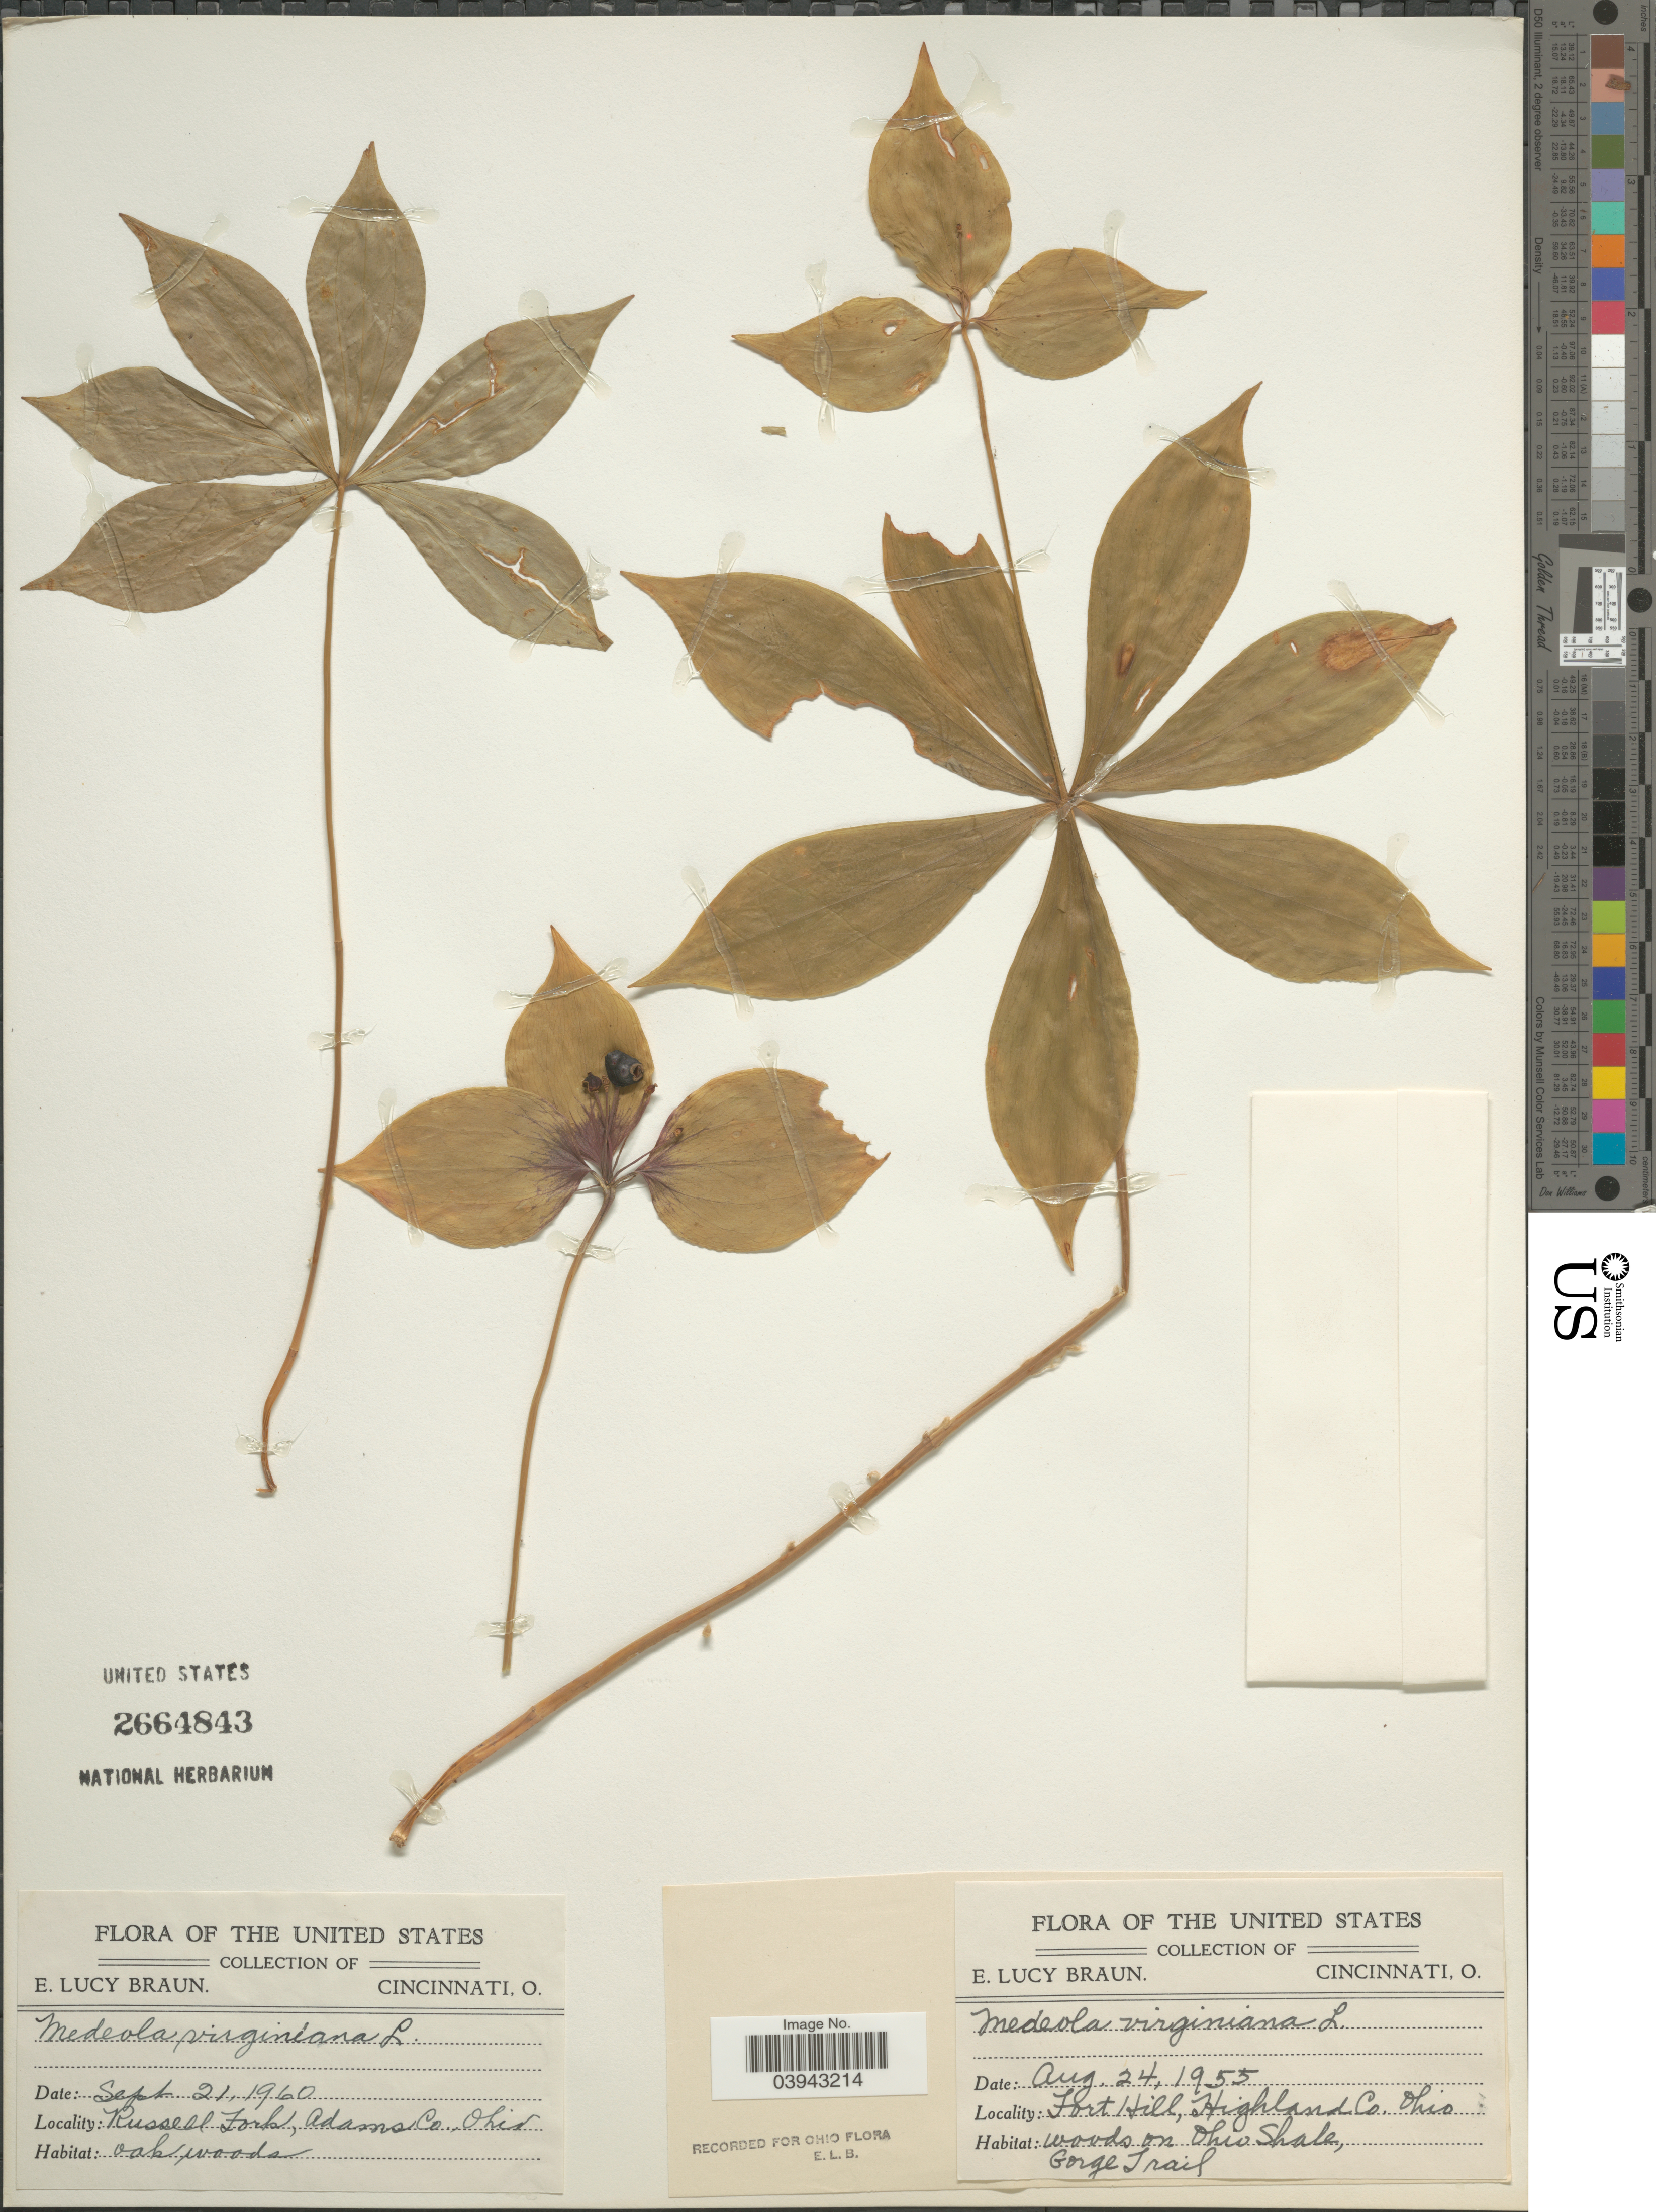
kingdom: Plantae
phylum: Tracheophyta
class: Liliopsida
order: Liliales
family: Liliaceae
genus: Medeola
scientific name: Medeola virginiana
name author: (L.) Desf.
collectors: E. L. Braun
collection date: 1960-09-21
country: United States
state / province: Ohio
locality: Russell Fork, Adams Co.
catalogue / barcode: US 2664843